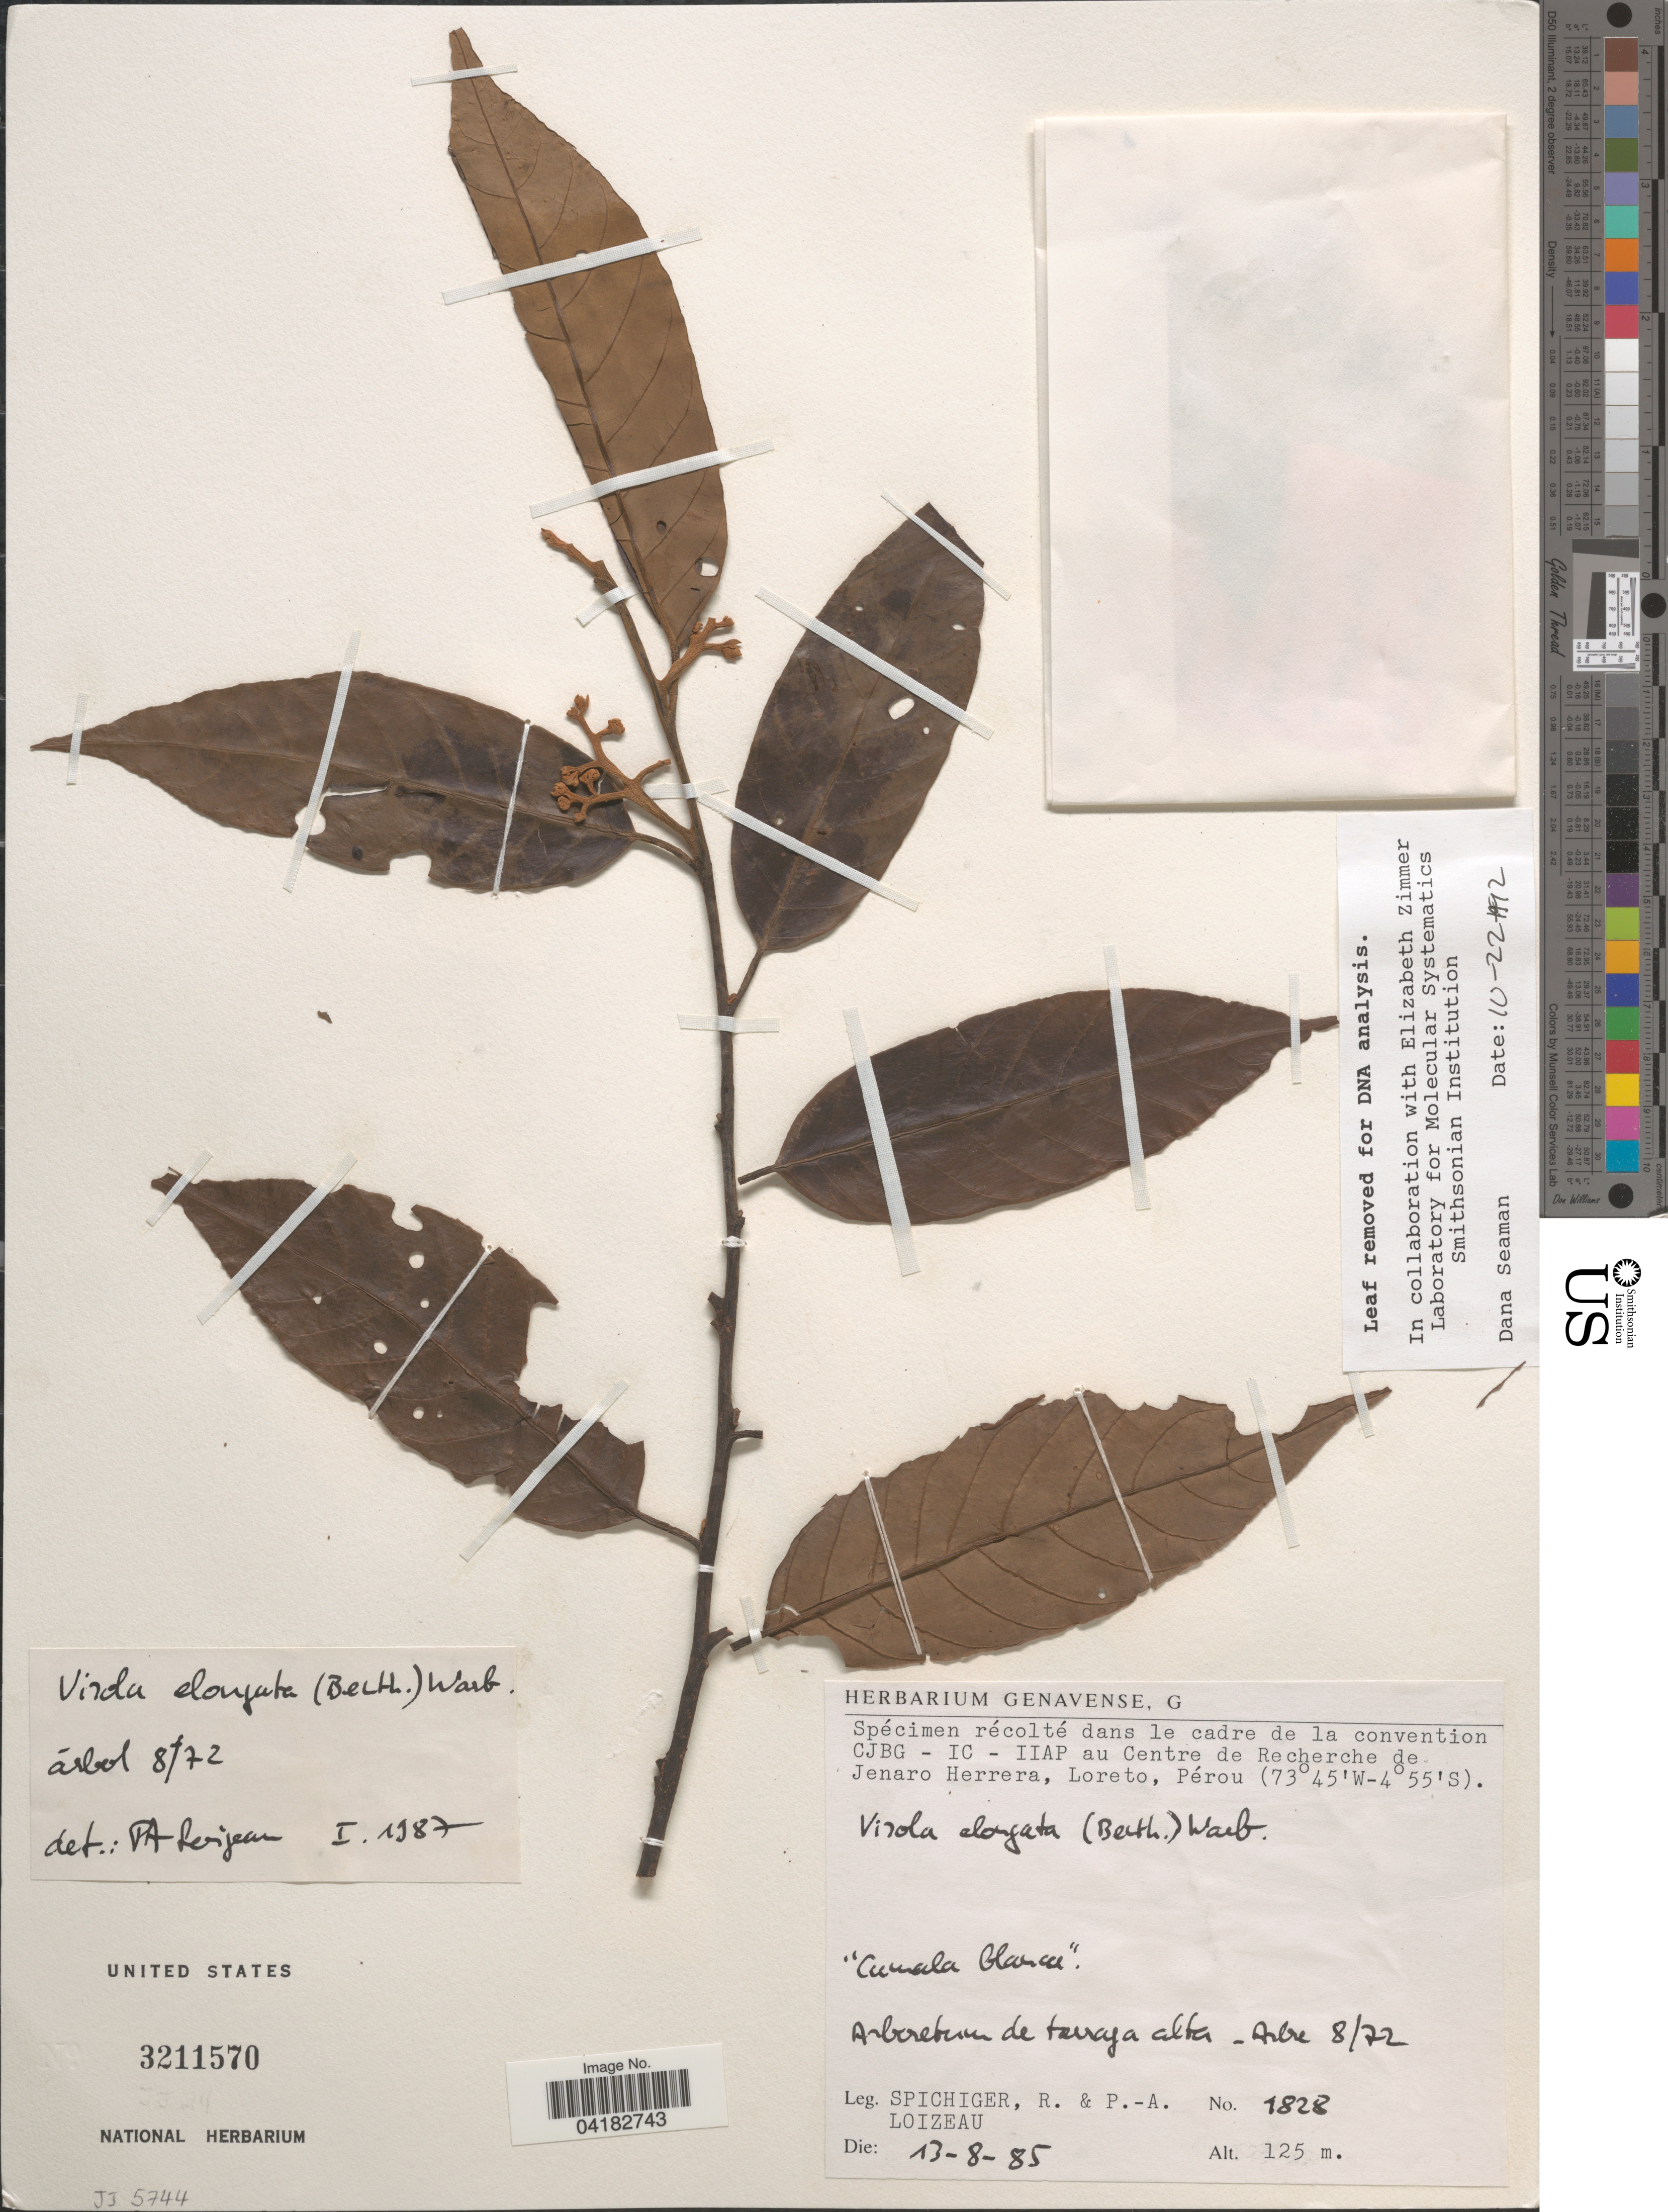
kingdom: Plantae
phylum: Tracheophyta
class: Magnoliopsida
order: Magnoliales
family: Myristicaceae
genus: Virola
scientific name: Virola elongata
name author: (Benth.) Warb.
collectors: R. Spichiger & P. Loizeau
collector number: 1828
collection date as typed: Transcribed d/m/y: 13/8/85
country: Peru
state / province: Loreto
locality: Spécimen récolté dans le cadre de la convention CJBG-IC-IIAP au Centre de Recherche de Jenaro Herrera. Arboretum de terraja alta-Arbre 8/72.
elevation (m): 125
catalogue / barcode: US 3211570